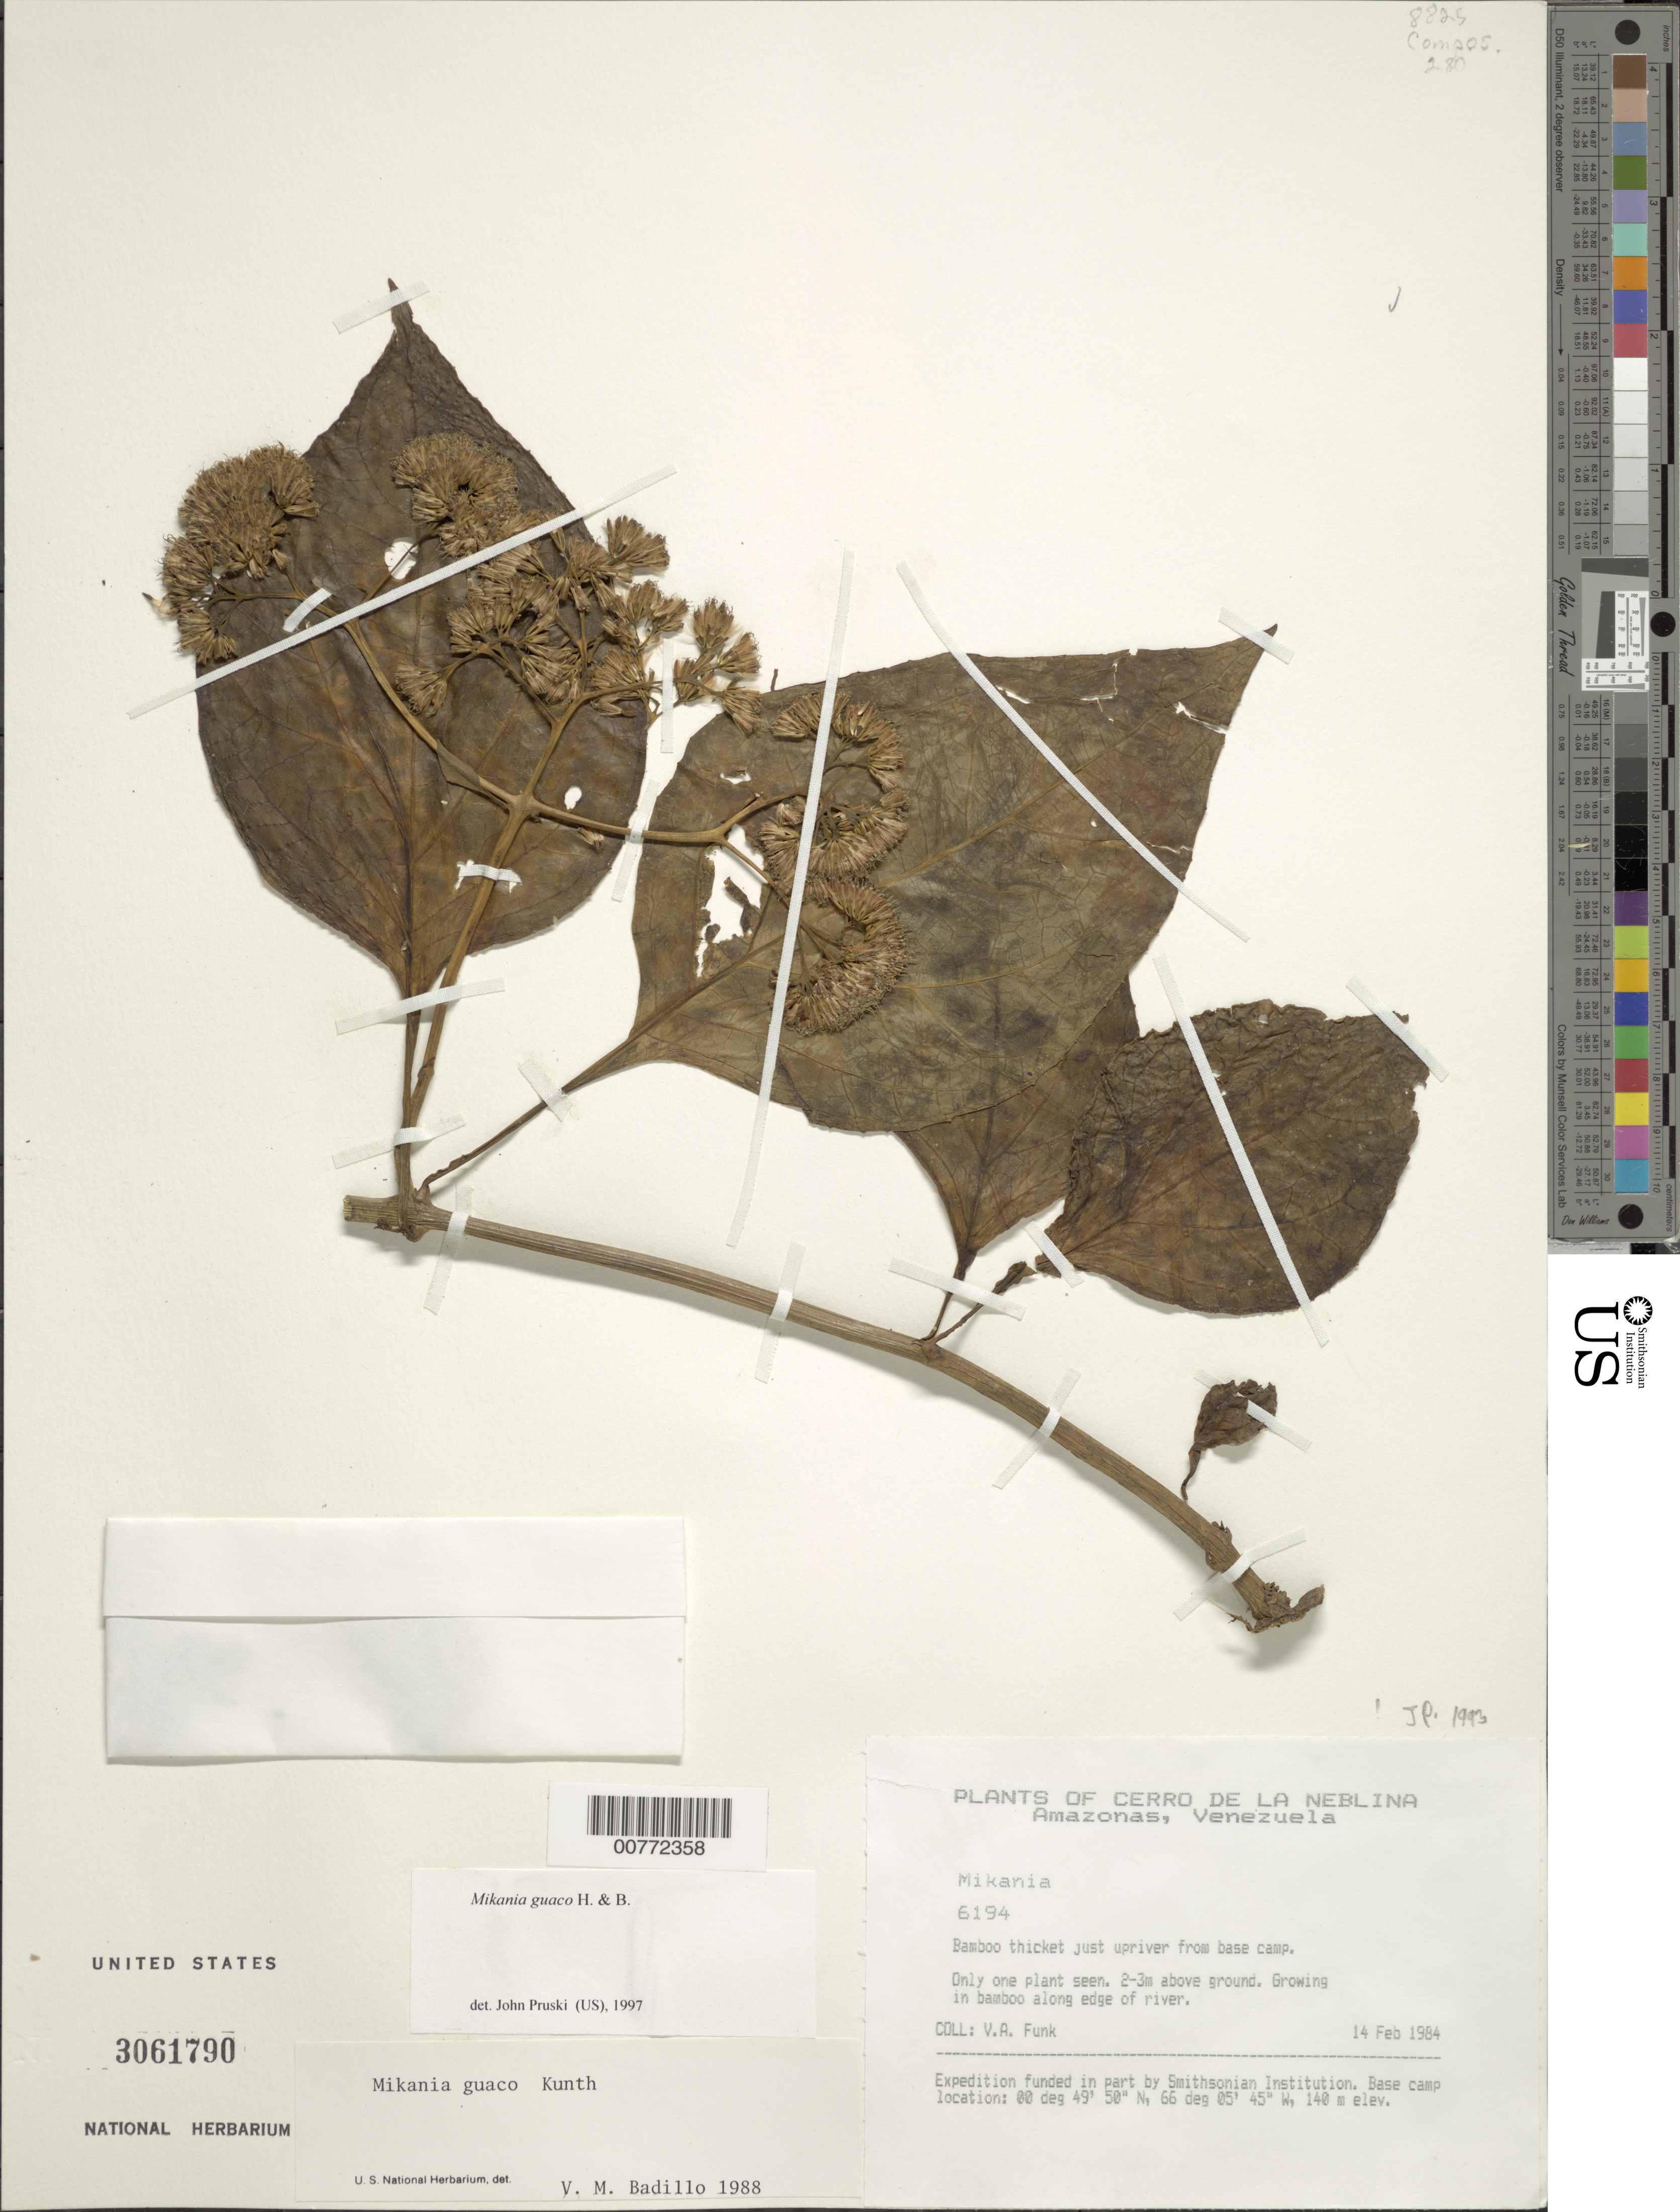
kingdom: Plantae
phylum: Tracheophyta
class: Magnoliopsida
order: Asterales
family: Asteraceae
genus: Mikania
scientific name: Mikania guaco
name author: Humb. & Bonpl.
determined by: Badillo, V. M.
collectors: V. Funk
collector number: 6194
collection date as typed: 14 Feb 1984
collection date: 1984-02-14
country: Venezuela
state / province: Amazonas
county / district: Río Negro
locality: Cerro de la Neblina, upriver from base camp on a small island that is inundated when the river rises.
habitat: Bamboo thicket, growing in bamboo along edge of river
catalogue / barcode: US 3061790